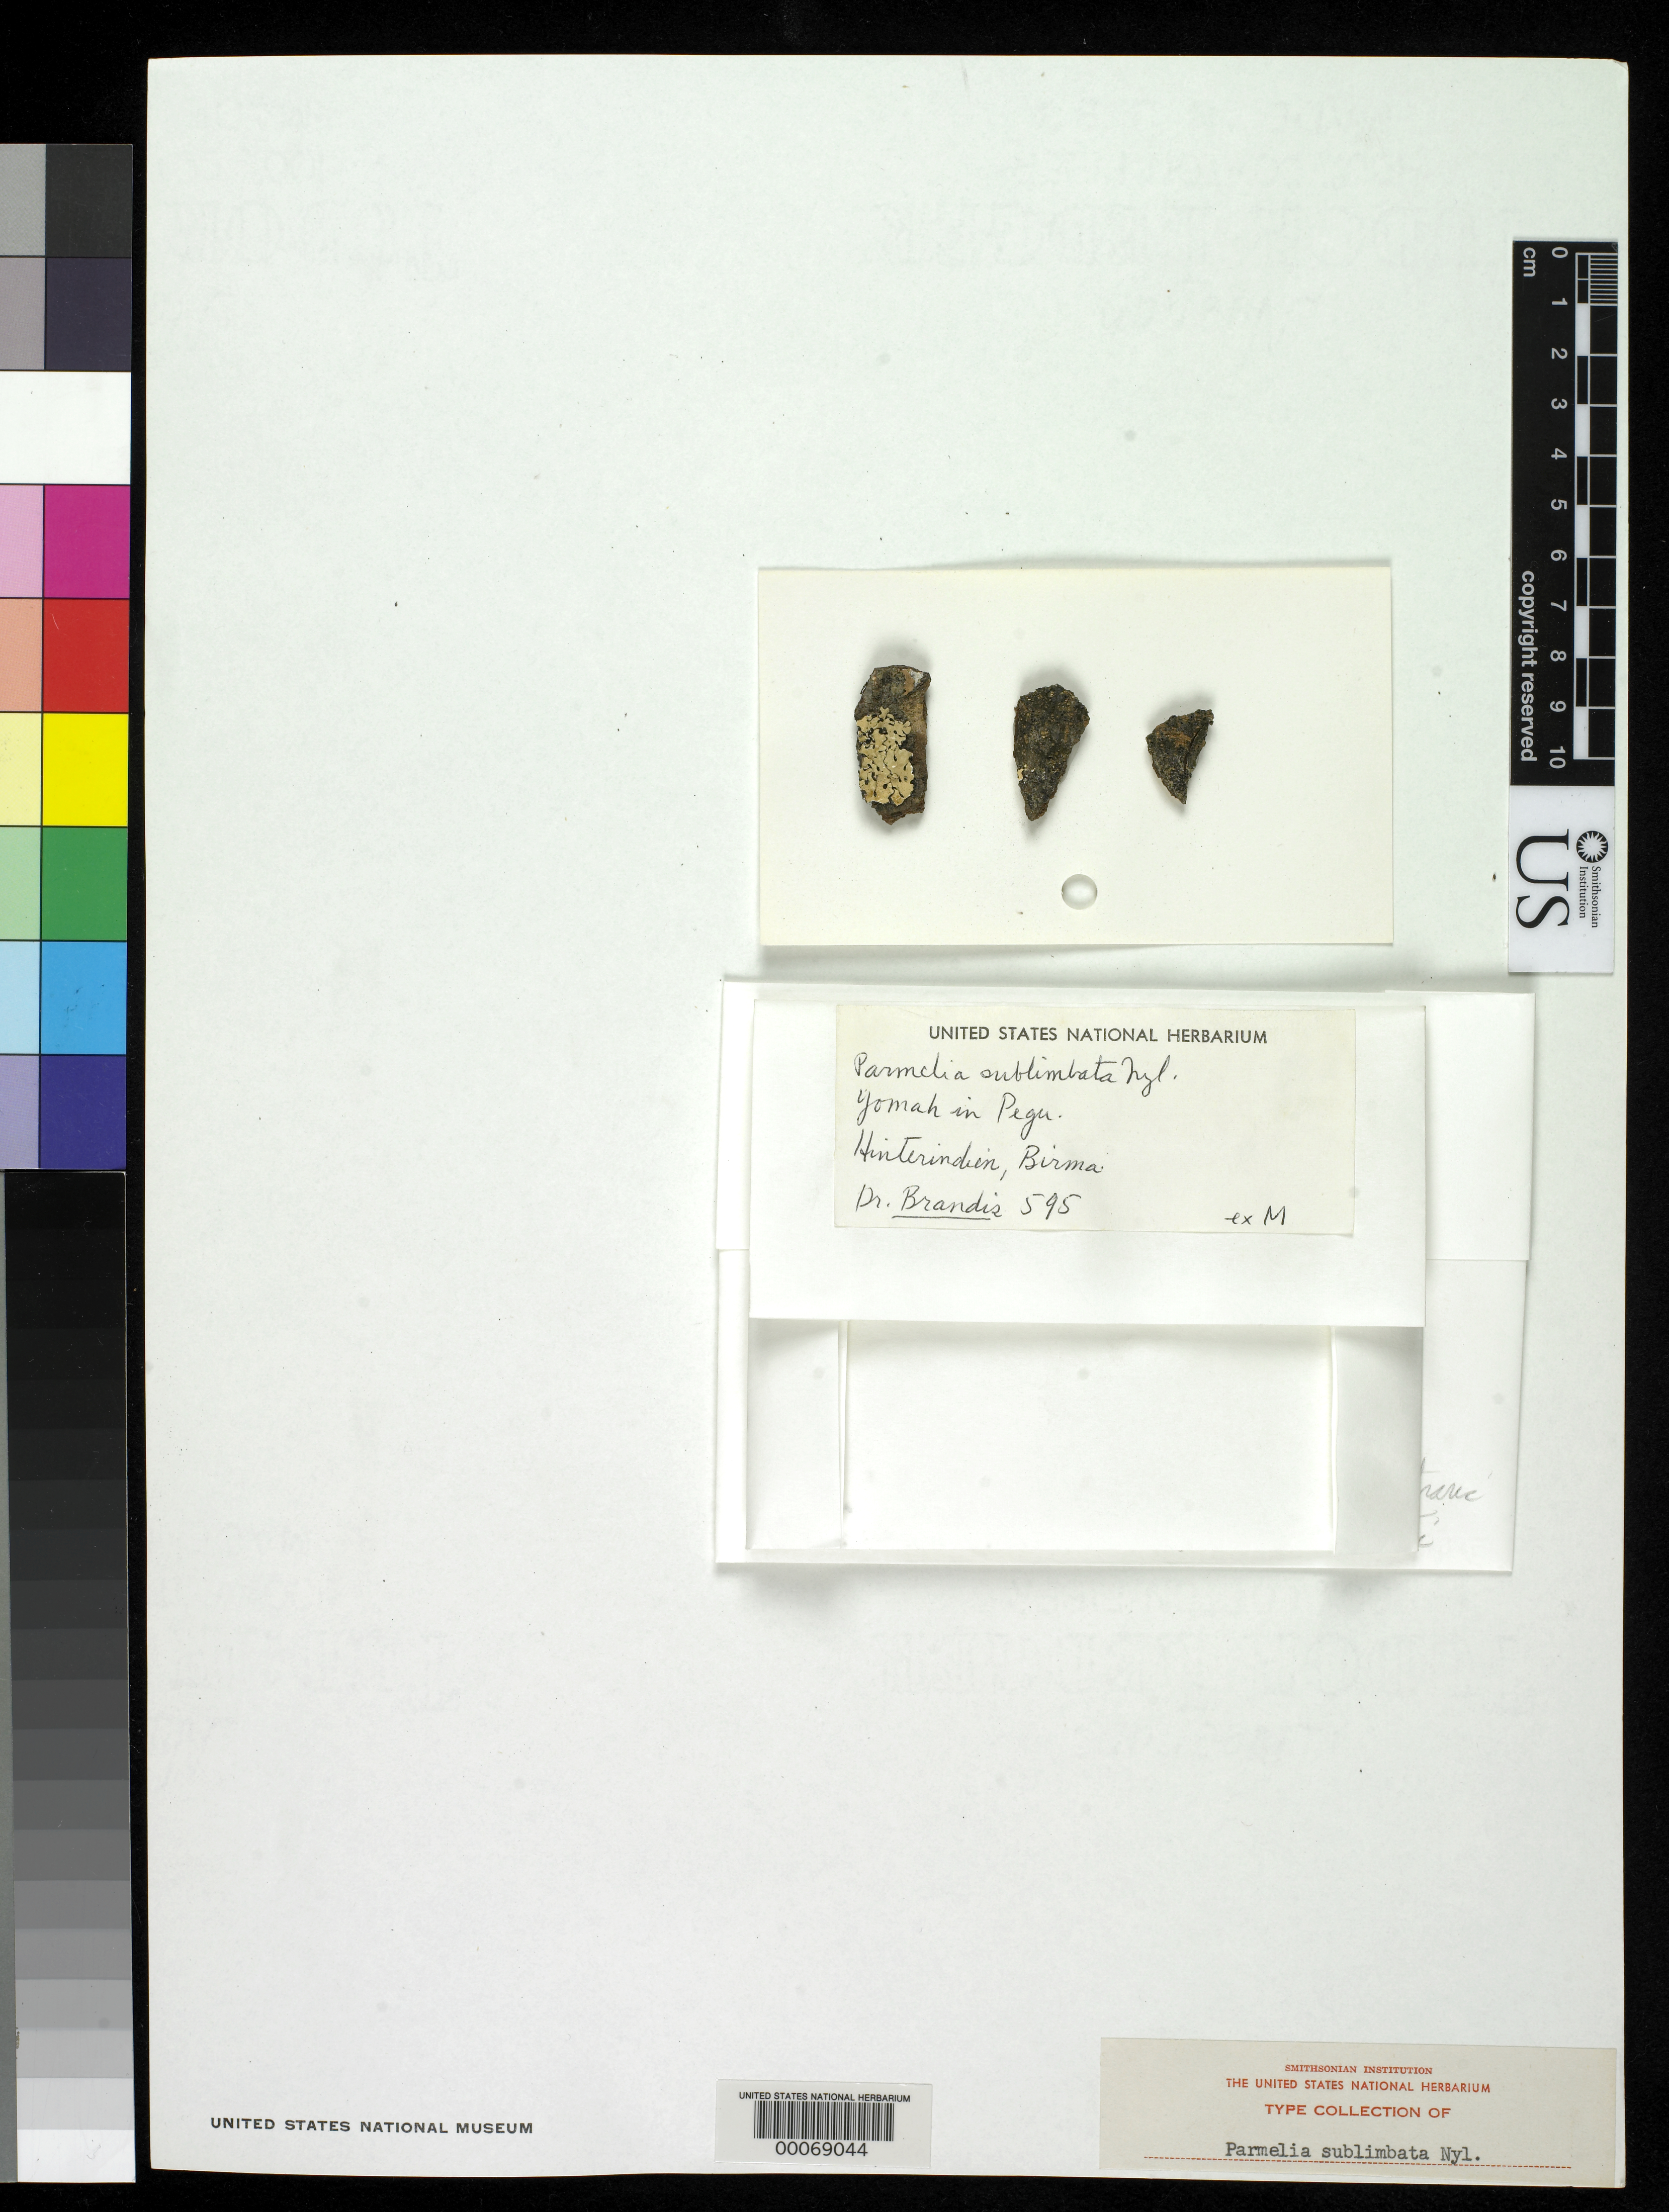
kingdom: Fungi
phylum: Ascomycota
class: Lecanoromycetes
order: Lecanorales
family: Parmeliaceae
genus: Parmelia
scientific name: Parmelia sublimbata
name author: Nyl.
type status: Isolectotype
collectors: D. Brandis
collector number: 595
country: Myanmar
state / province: Pegu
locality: Yoma in Pegu, Hinterindien. [Yoma in Pegu, remote/inland India.]